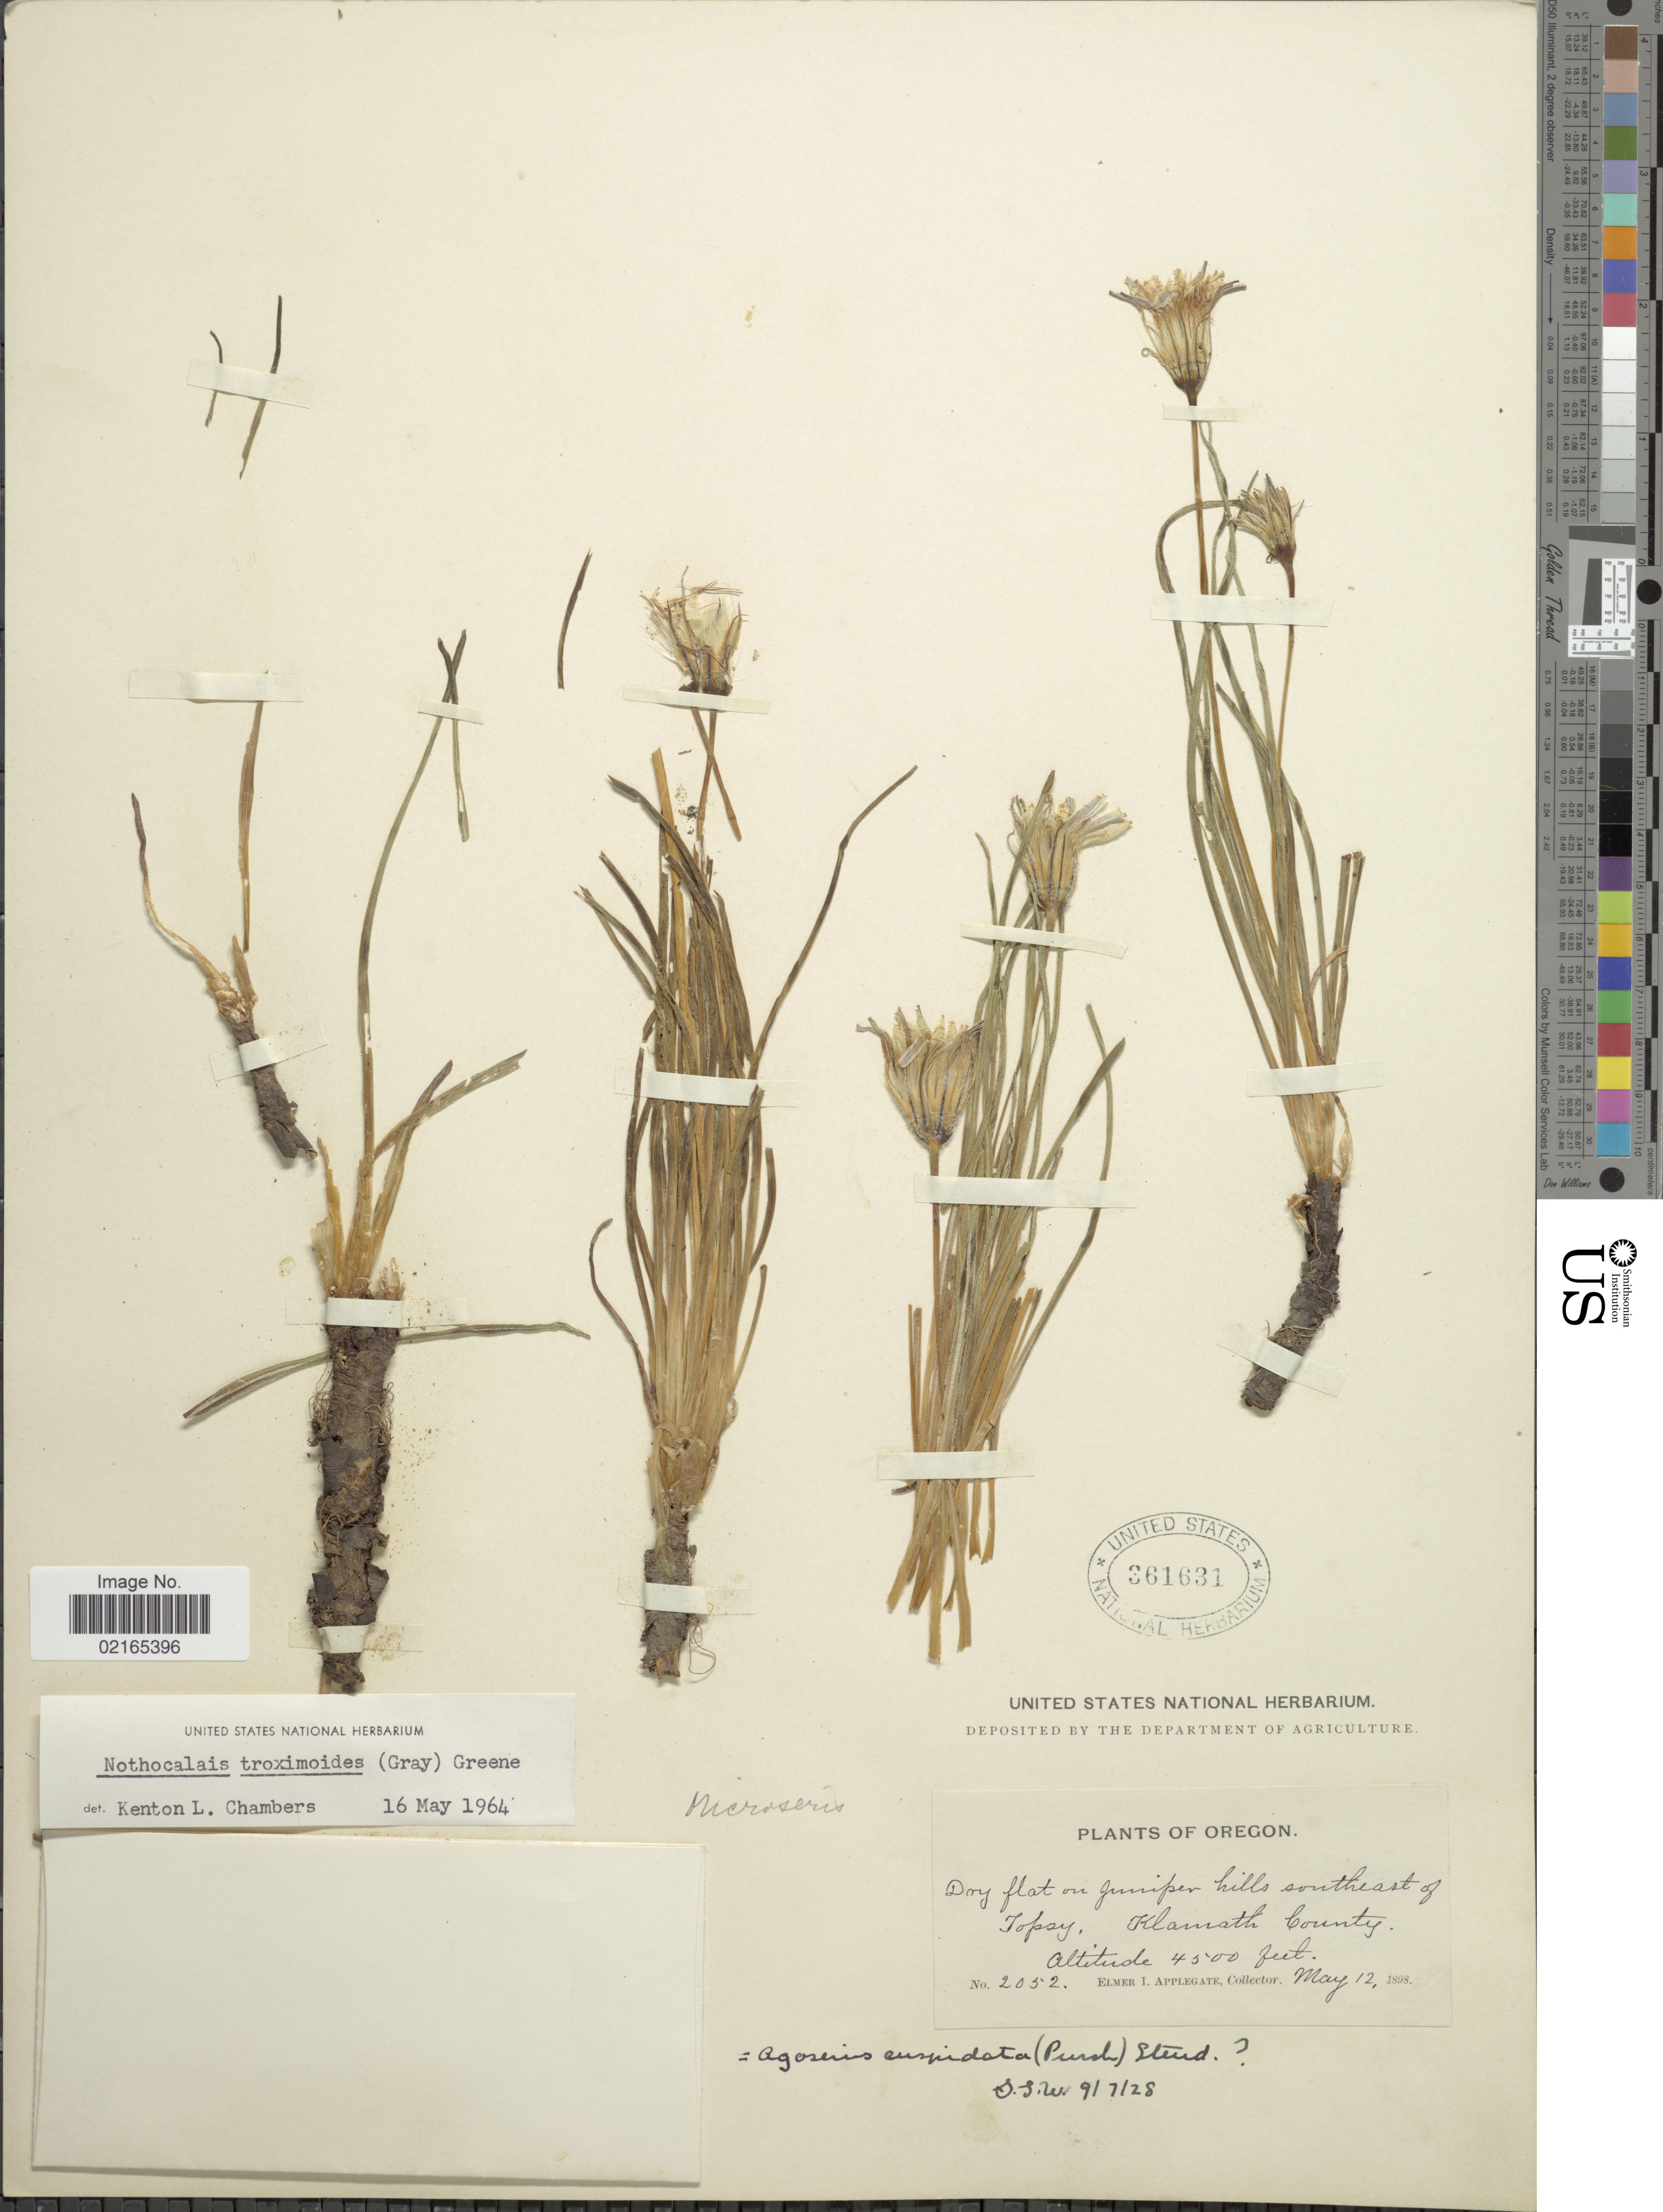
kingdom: Plantae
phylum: Tracheophyta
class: Magnoliopsida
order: Asterales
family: Asteraceae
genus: Nothocalais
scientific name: Nothocalais troximoides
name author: (A. Gray) Greene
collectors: E. I. Applegate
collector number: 2052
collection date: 1898-05-12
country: United States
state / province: Oregon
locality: Dry flat on Juniper hills southeast of Topsy, Klamath County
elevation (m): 1372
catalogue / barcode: US 361631